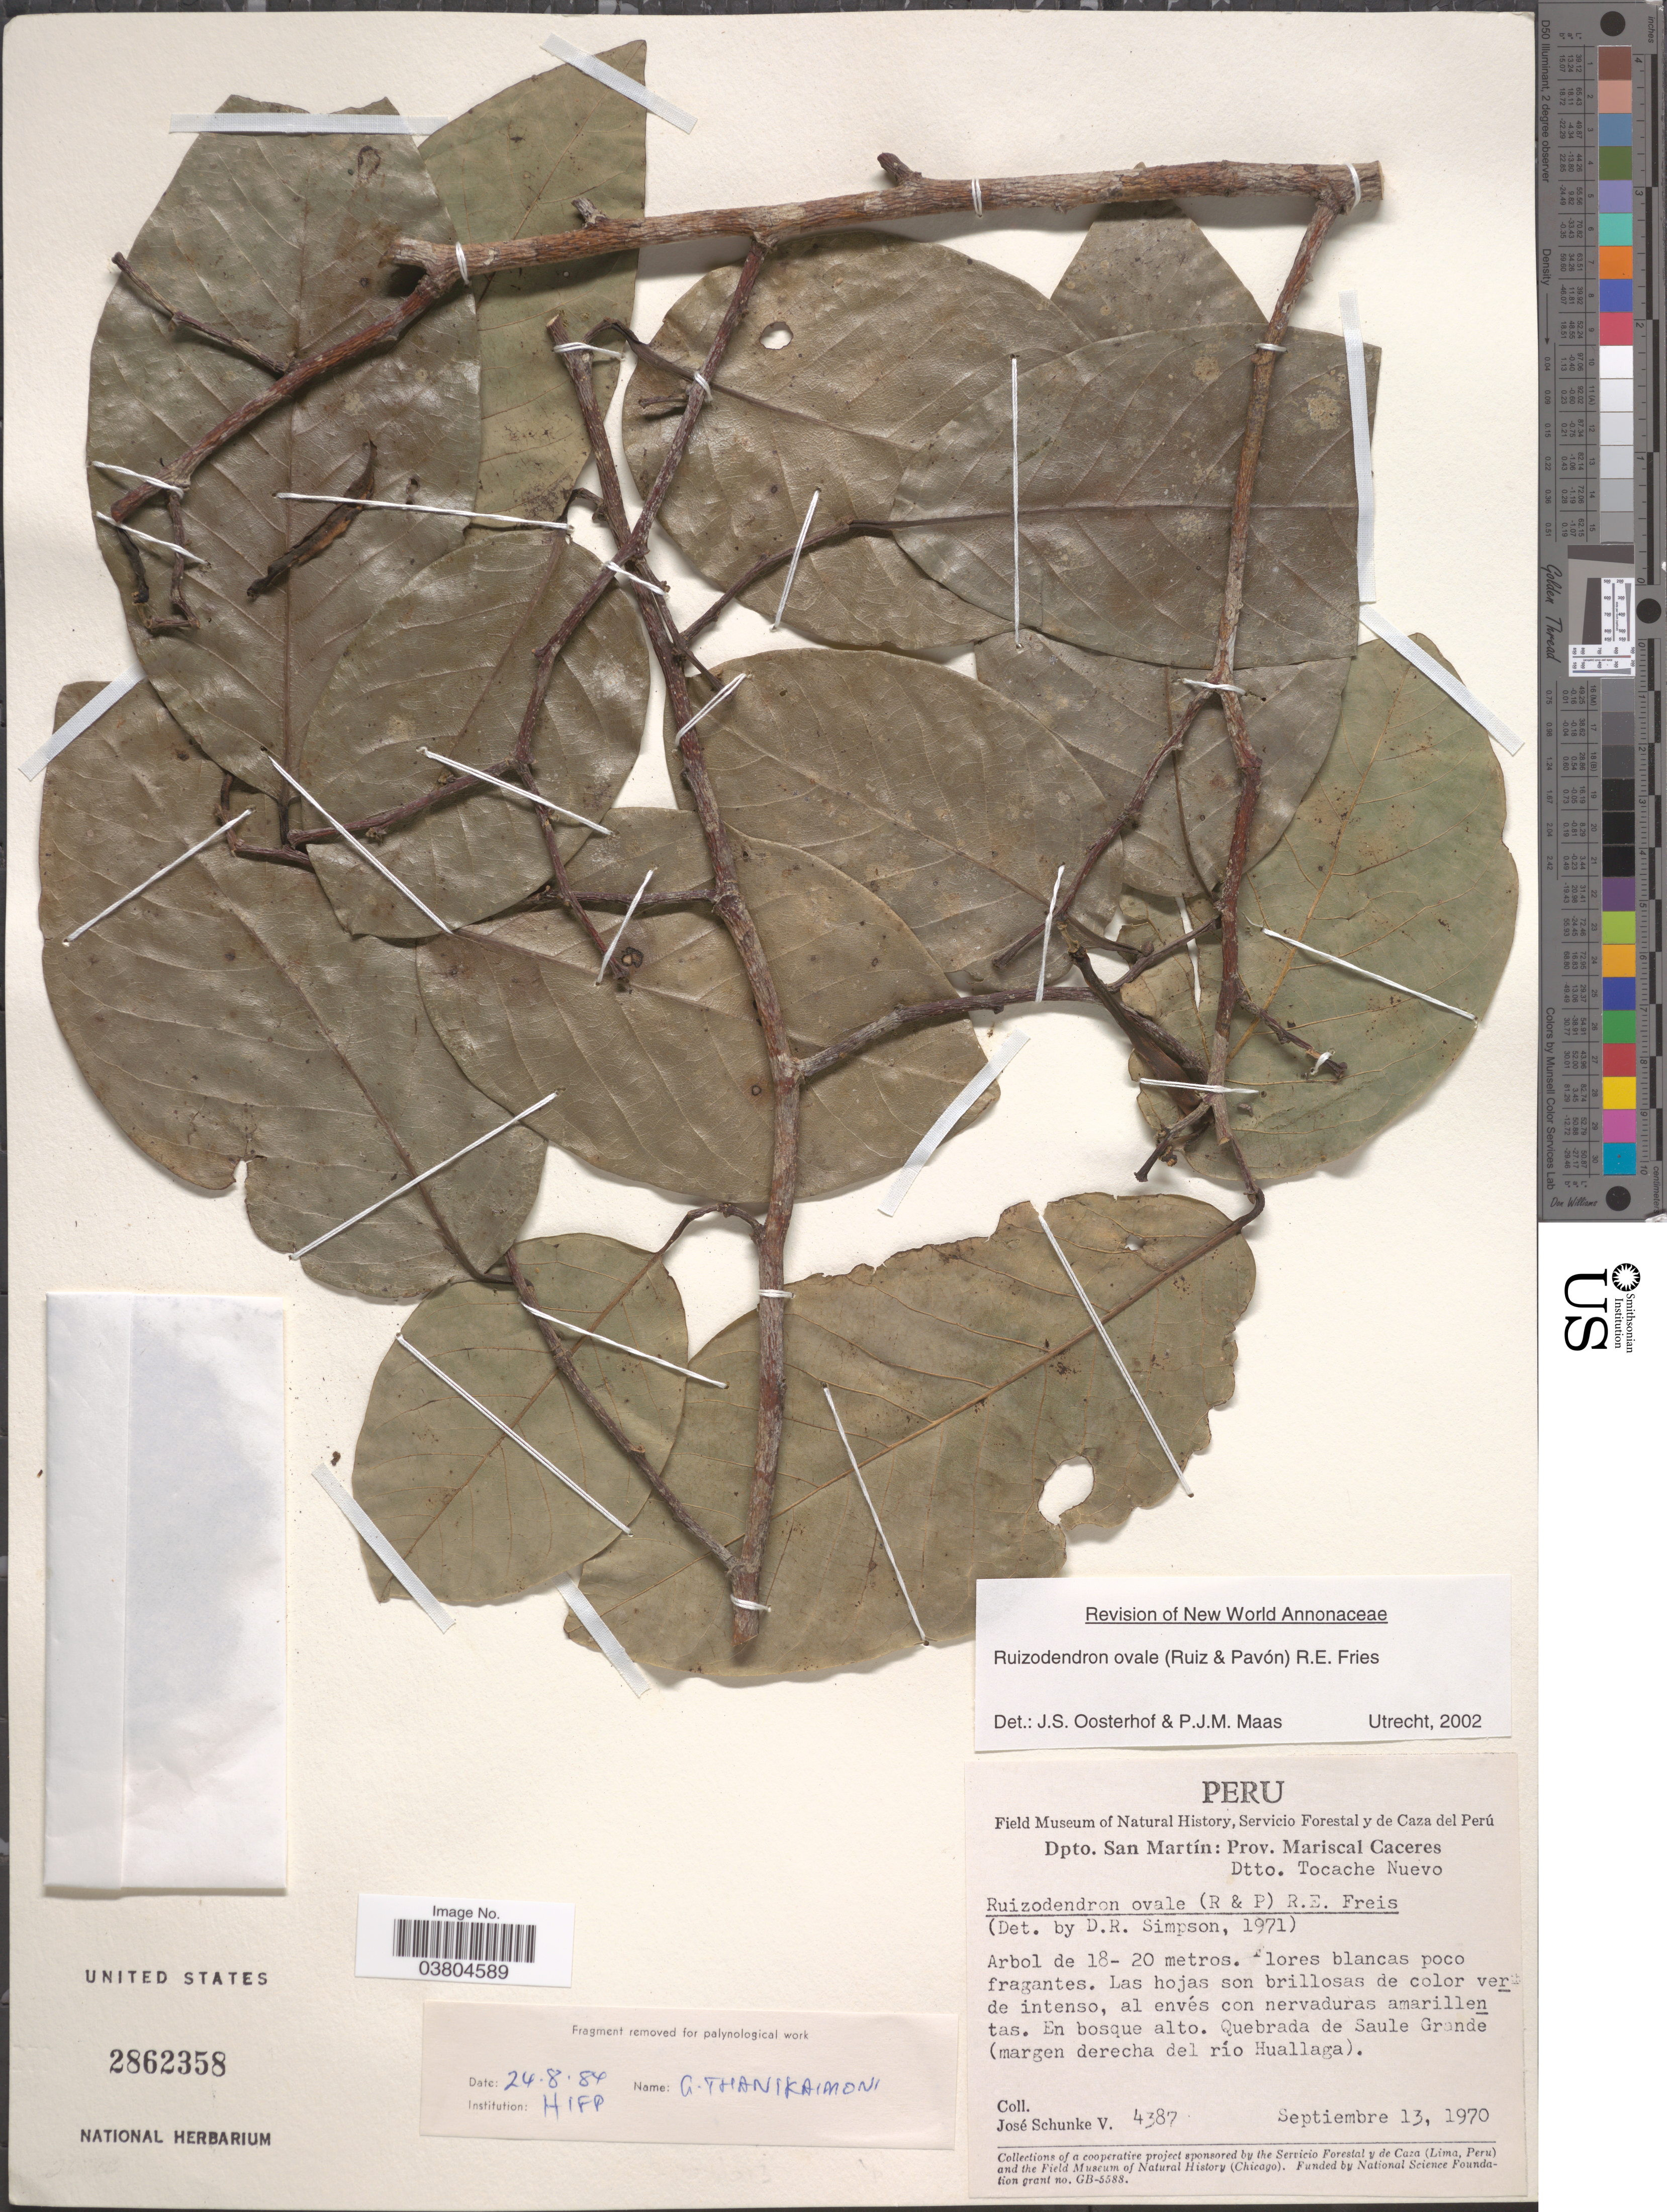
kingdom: Plantae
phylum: Tracheophyta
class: Magnoliopsida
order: Magnoliales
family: Annonaceae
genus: Ruizodendron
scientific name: Ruizodendron ovale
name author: (Ruiz & Pav.) R.E. Fr.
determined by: Oosterhof, J. S.; Maas, P. J.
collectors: J. Schunke Vigo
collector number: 4387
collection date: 1970-09-13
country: Peru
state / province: San Martín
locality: Dpto. San Martín: Prov. Mariscal Caceres. Dtto. Tocache Nuevo. Quebrada de Saule Grande (margen derecha del río Huallaga).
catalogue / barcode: US 2862358